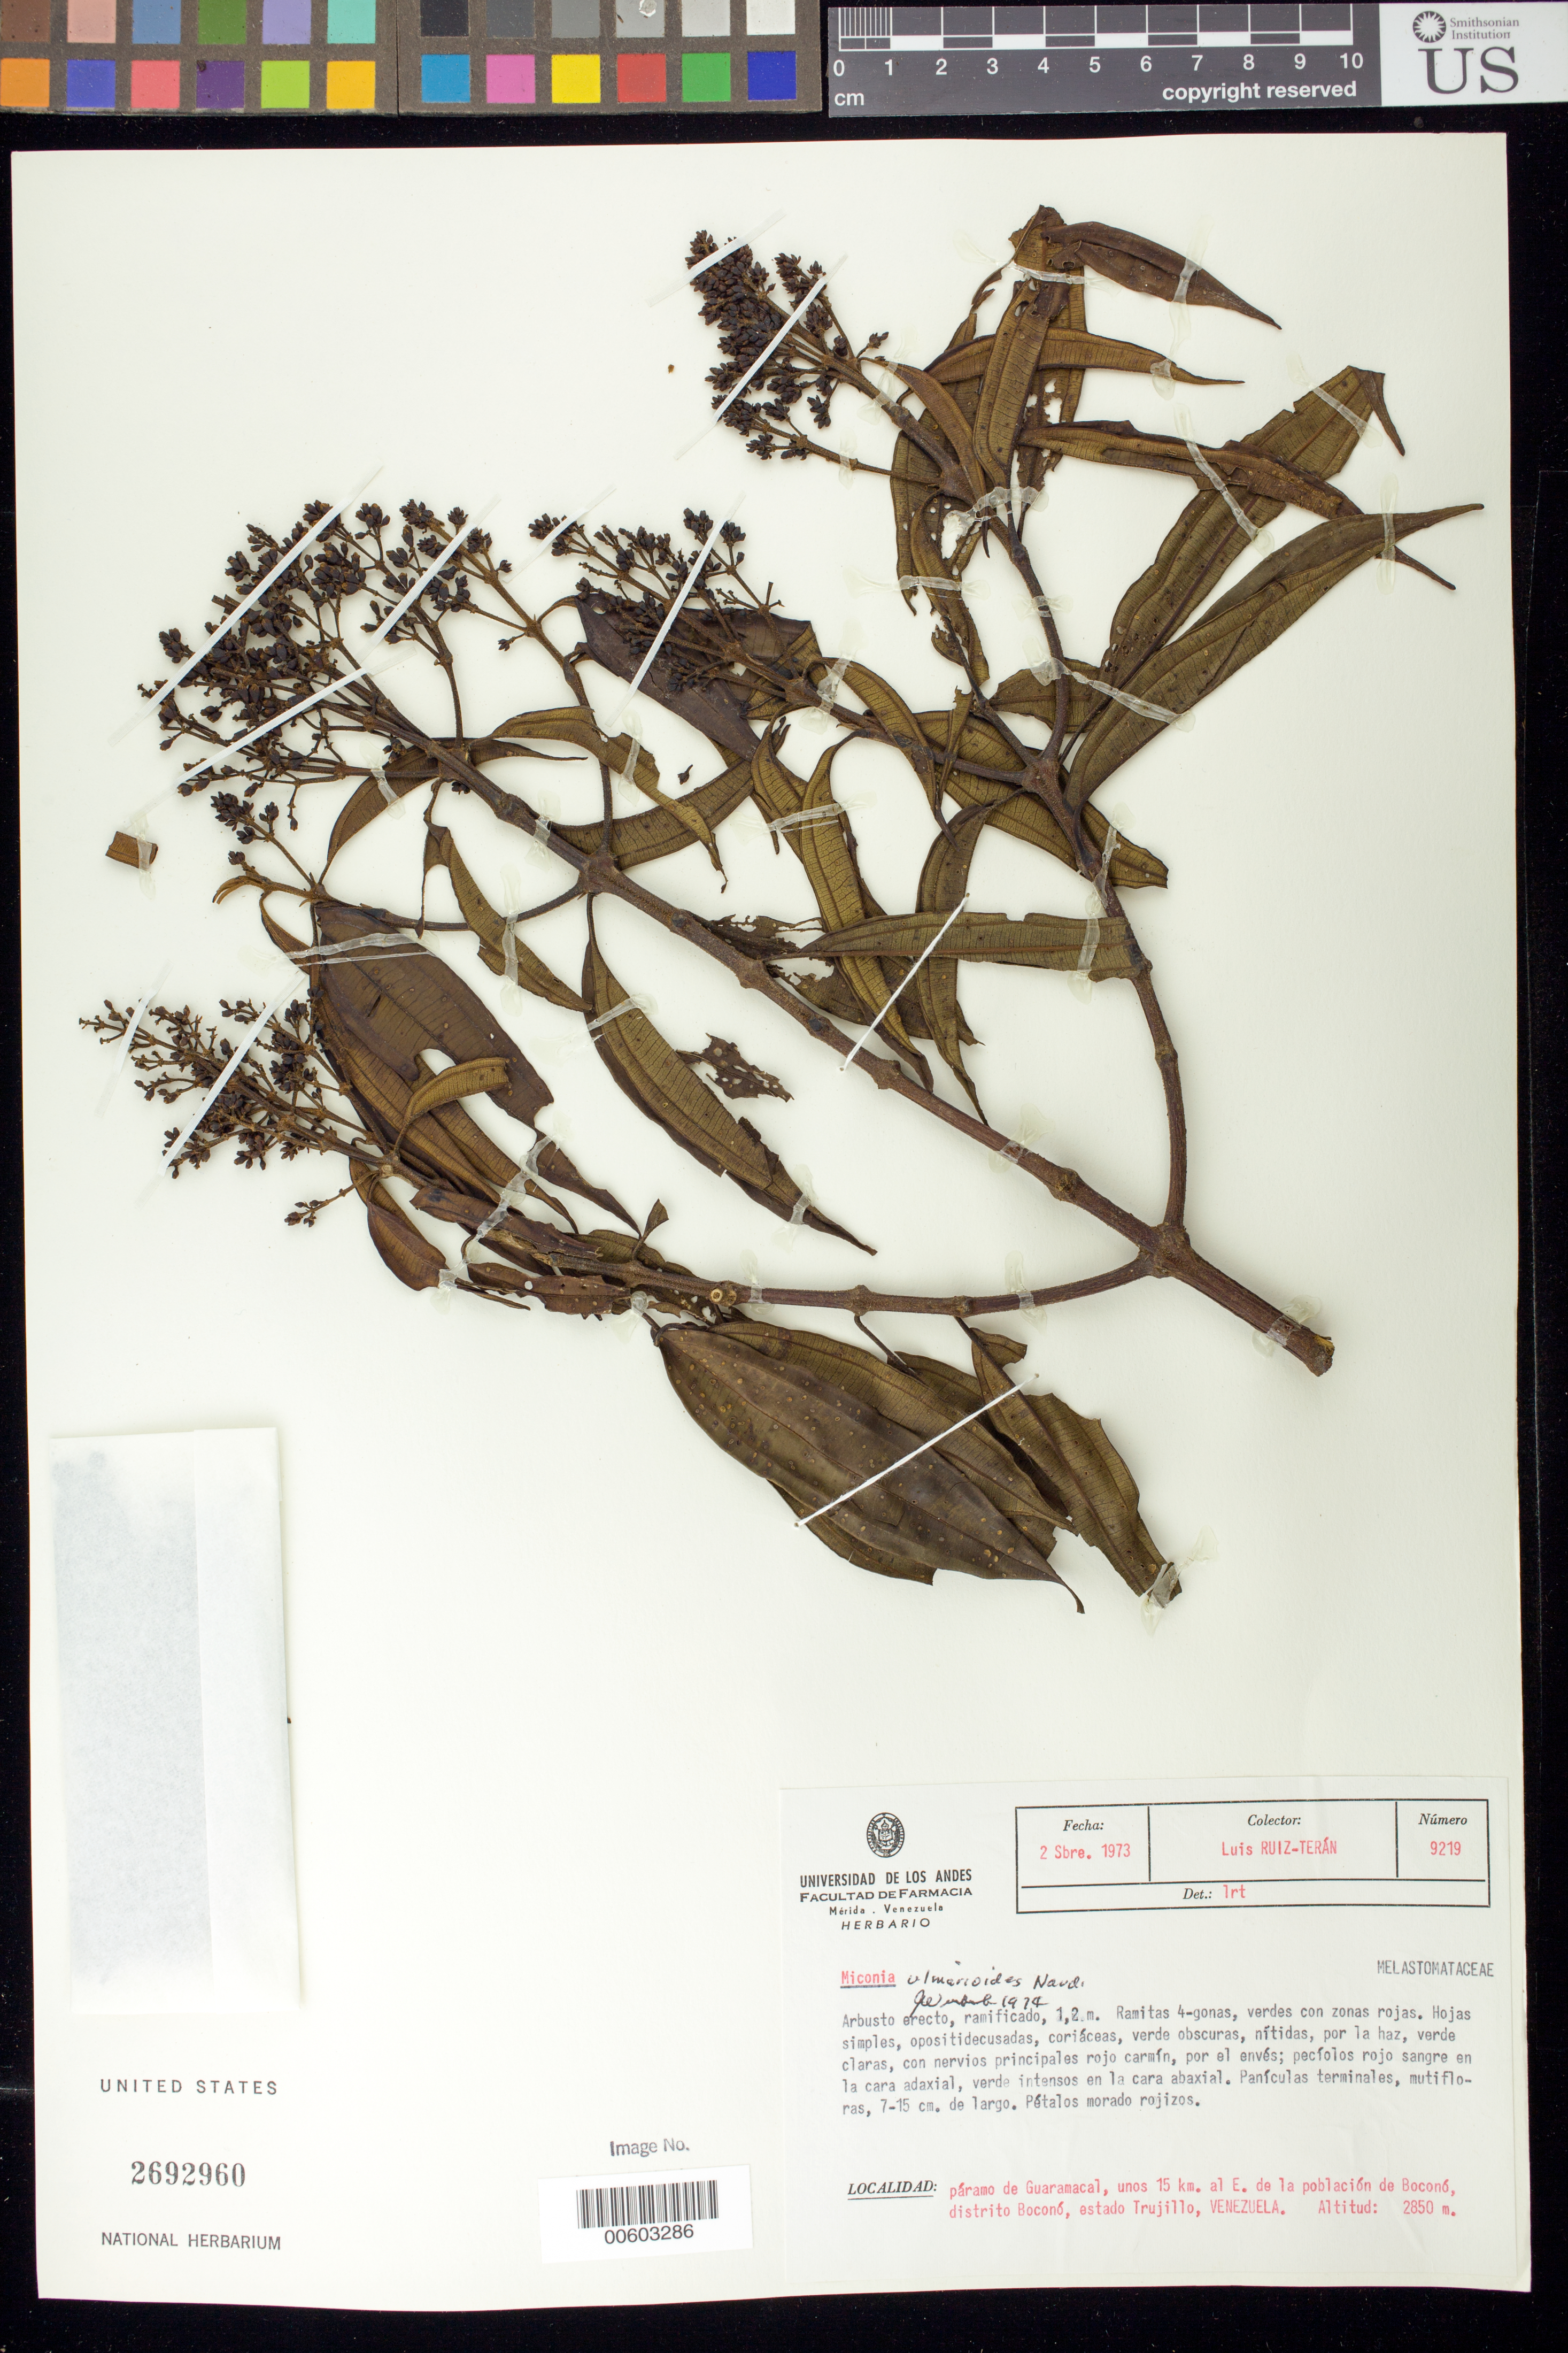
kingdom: Plantae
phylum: Tracheophyta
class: Magnoliopsida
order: Myrtales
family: Melastomataceae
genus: Miconia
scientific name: Miconia ulmarioides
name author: Naudin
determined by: Wurdack, John J., (US), US (UNITED STATES)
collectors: L. E. Ruíz-Terán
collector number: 9219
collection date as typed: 02 Sep 1973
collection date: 1973-09-02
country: Venezuela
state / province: Trujillo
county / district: Boconó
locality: Páramo de Guaramacal, 15 km E de Boconó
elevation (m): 2850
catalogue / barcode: US 2692960